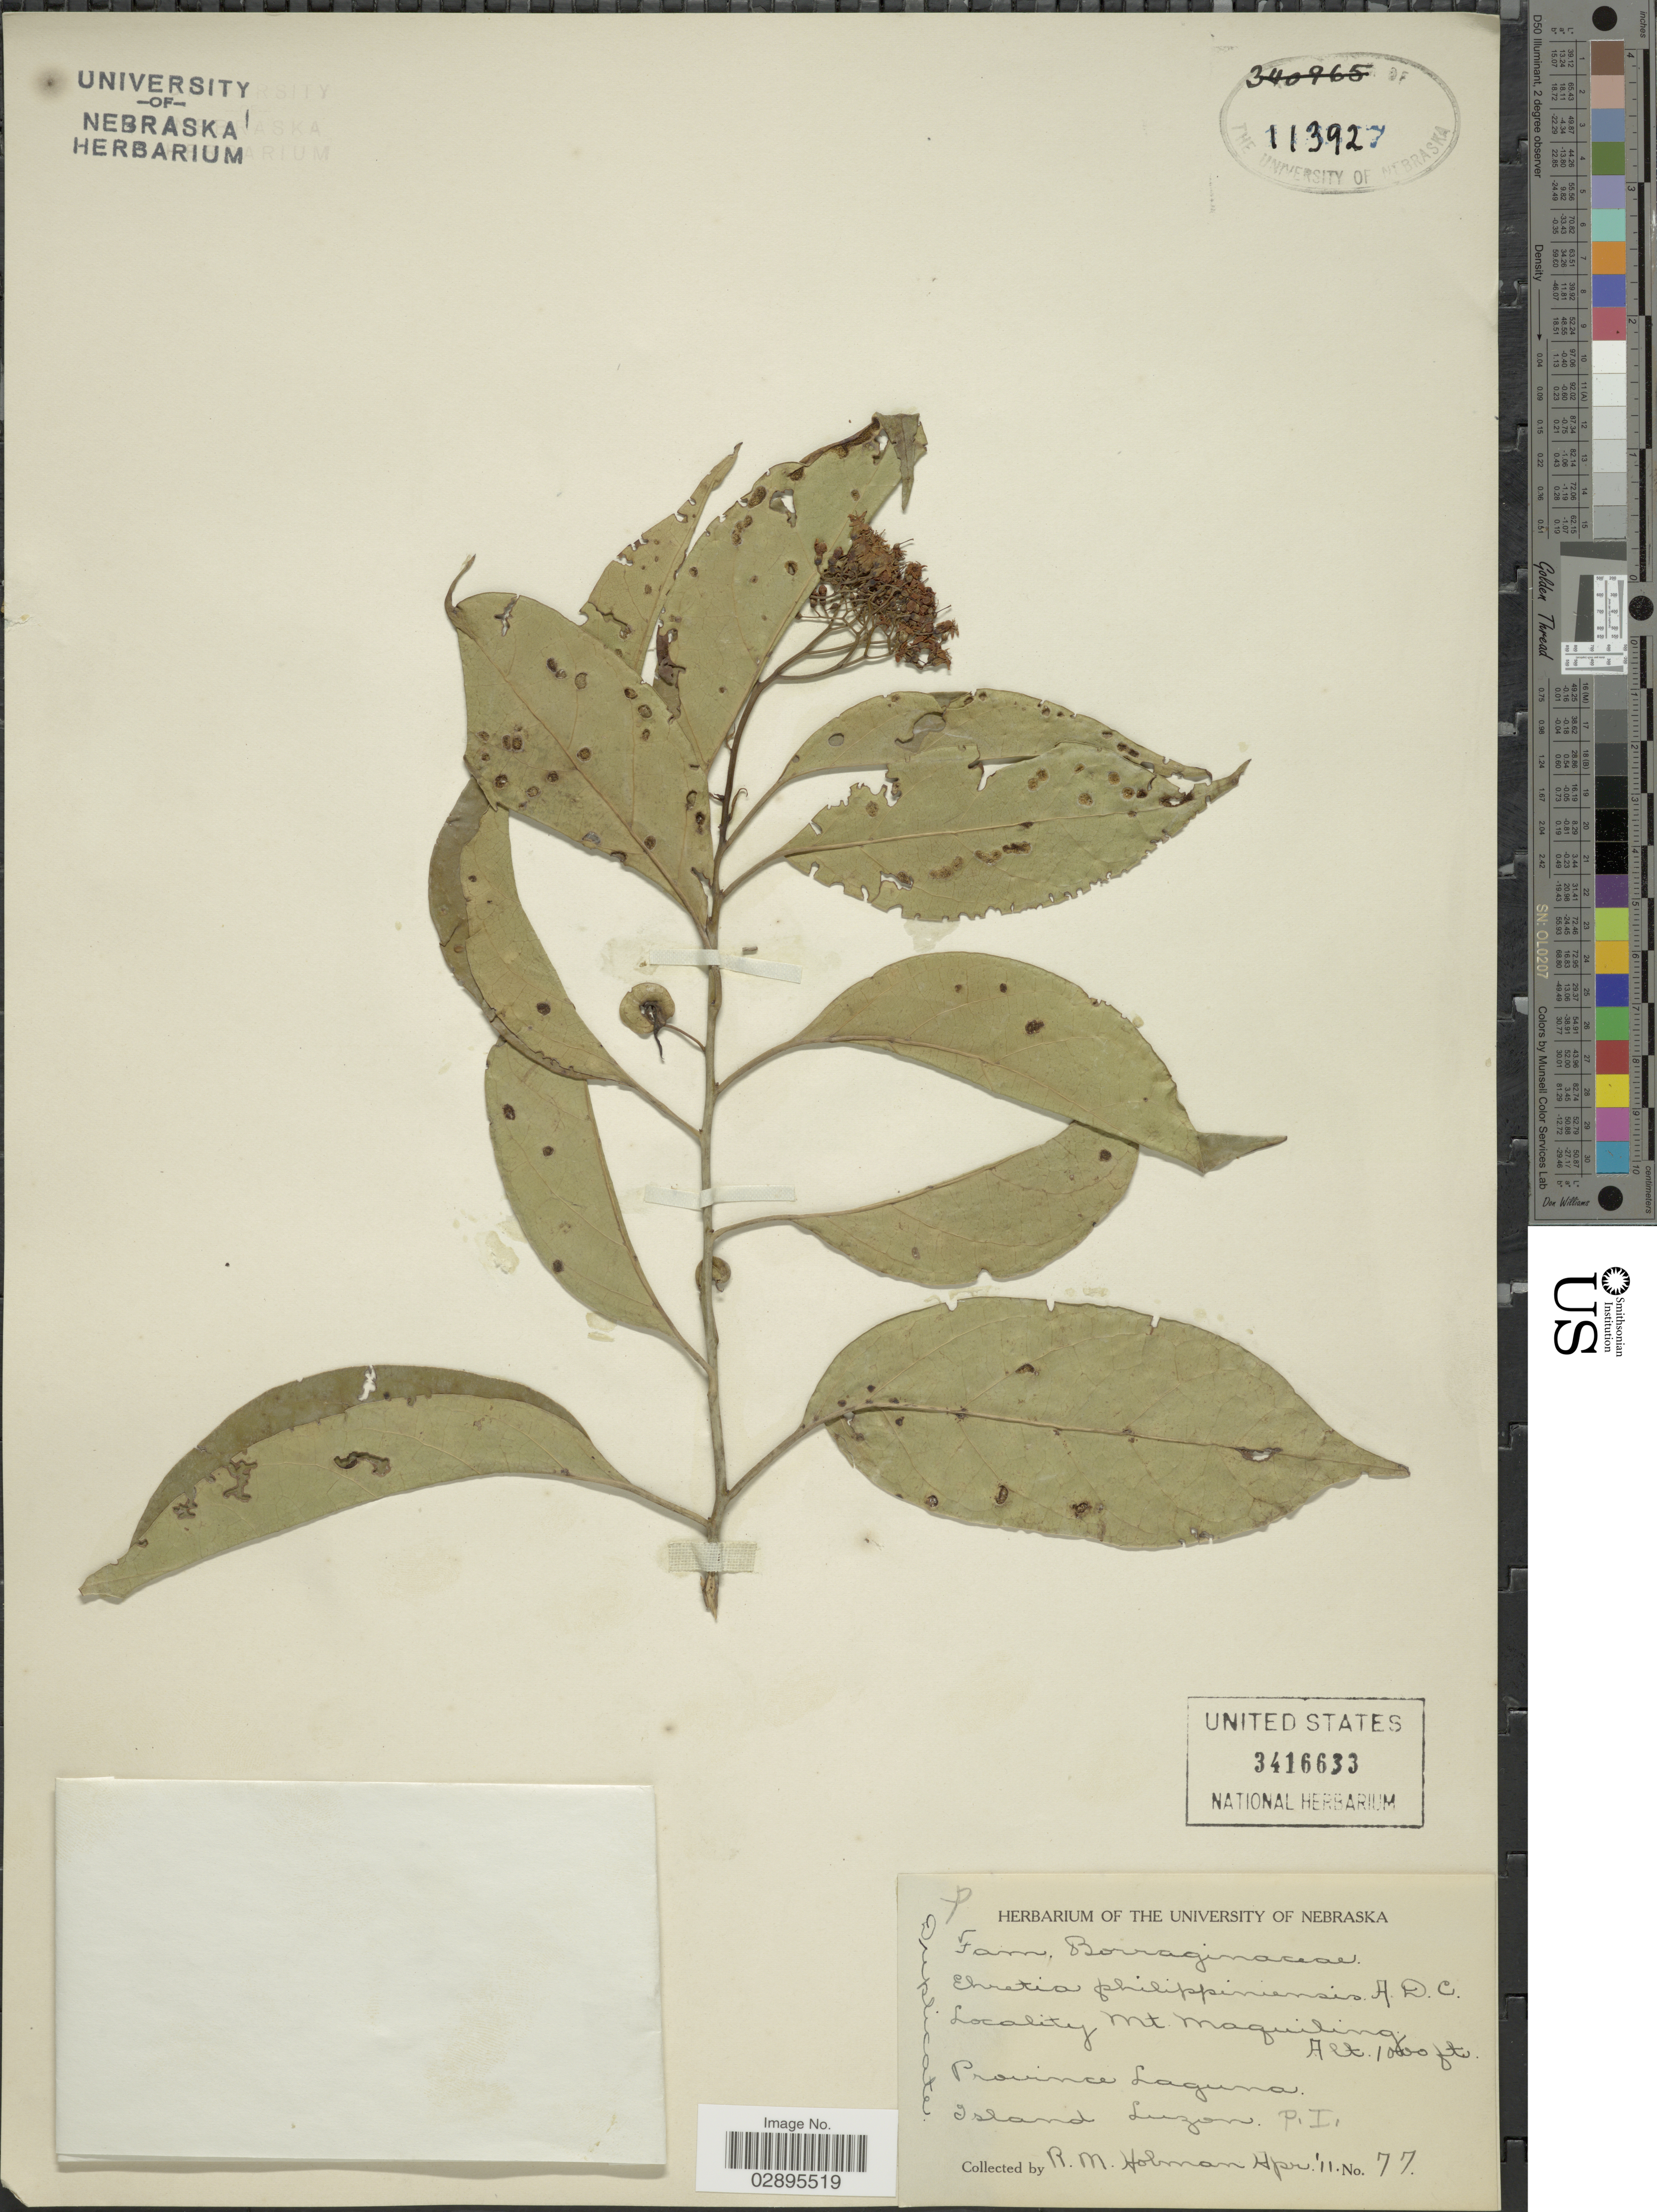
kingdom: Plantae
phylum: Tracheophyta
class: Magnoliopsida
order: Boraginales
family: Ehretiaceae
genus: Ehretia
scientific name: Ehretia philippinensis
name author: A. DC.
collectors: R. Holman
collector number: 77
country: Philippines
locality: Mt. Maquiling. Province Laguna. Island Luzon P.I.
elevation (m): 305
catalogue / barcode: US 3416633